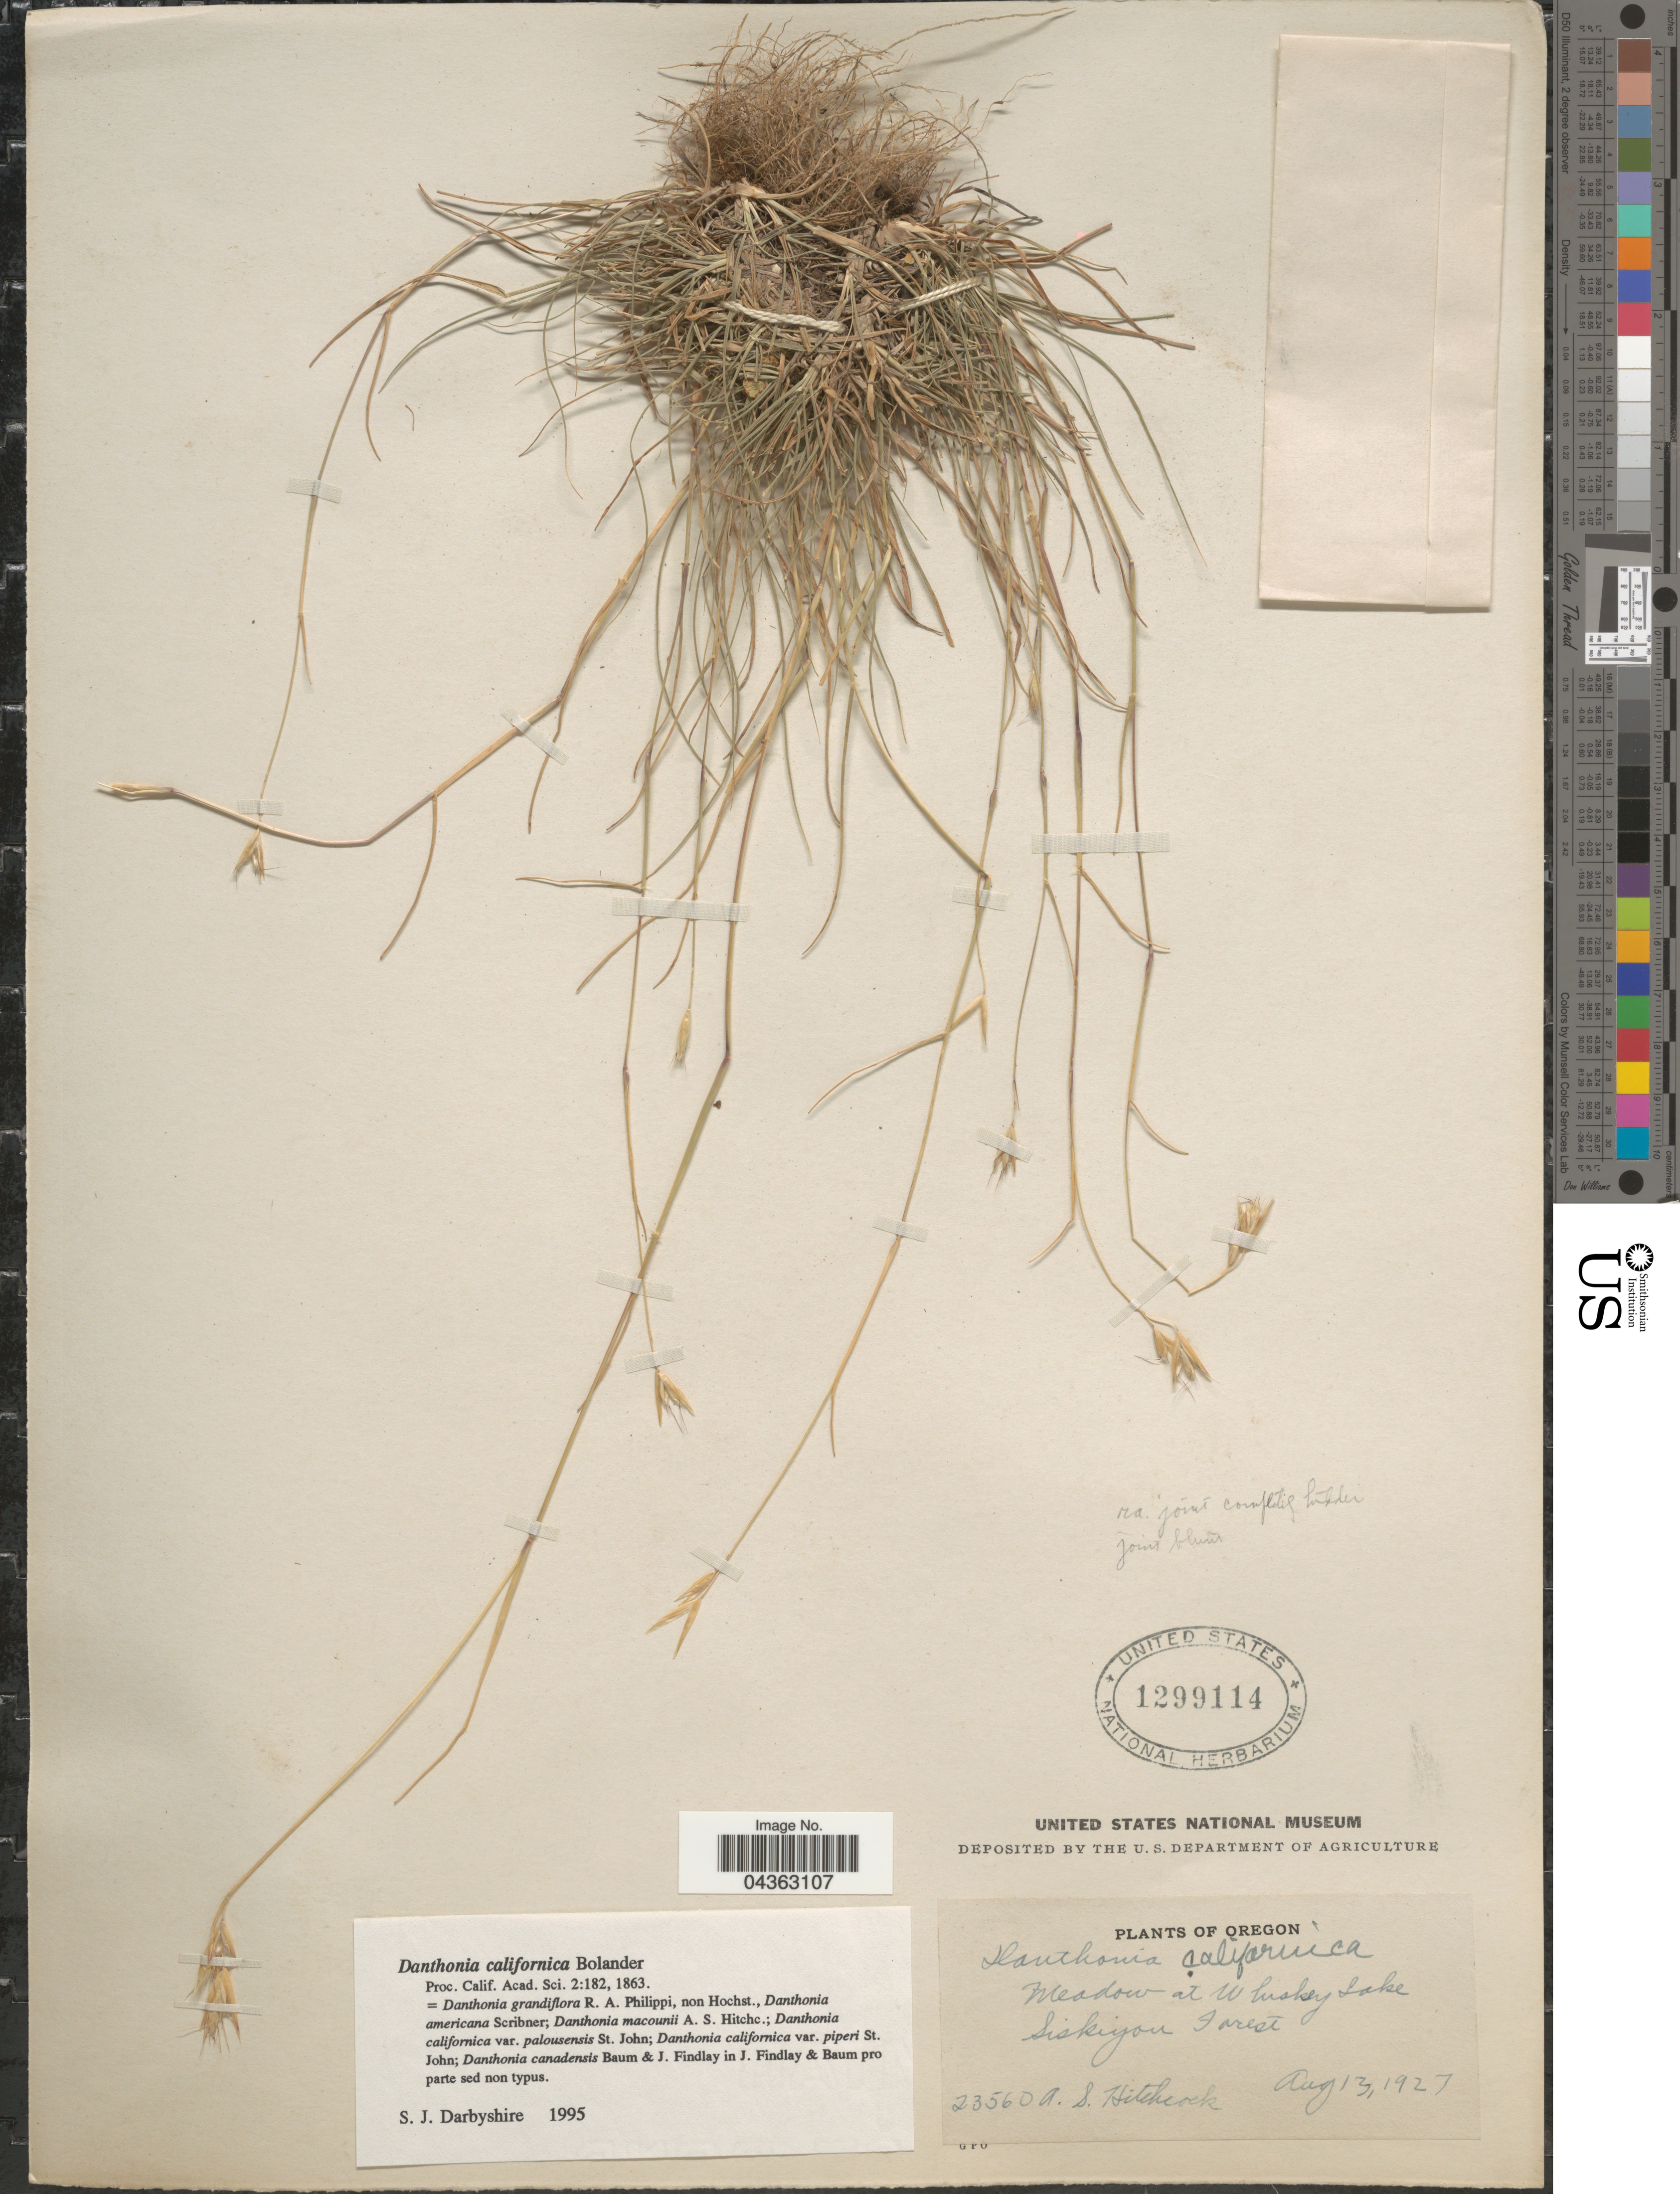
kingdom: Plantae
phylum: Tracheophyta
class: Liliopsida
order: Poales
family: Poaceae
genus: Danthonia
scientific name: Danthonia californica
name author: Bol.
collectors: A. S. Hitchcock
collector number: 23560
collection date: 1927-08-12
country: United States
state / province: Oregon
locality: Meadow at Whiskey Lake Siskiyou Forest.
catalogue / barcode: US 1299114